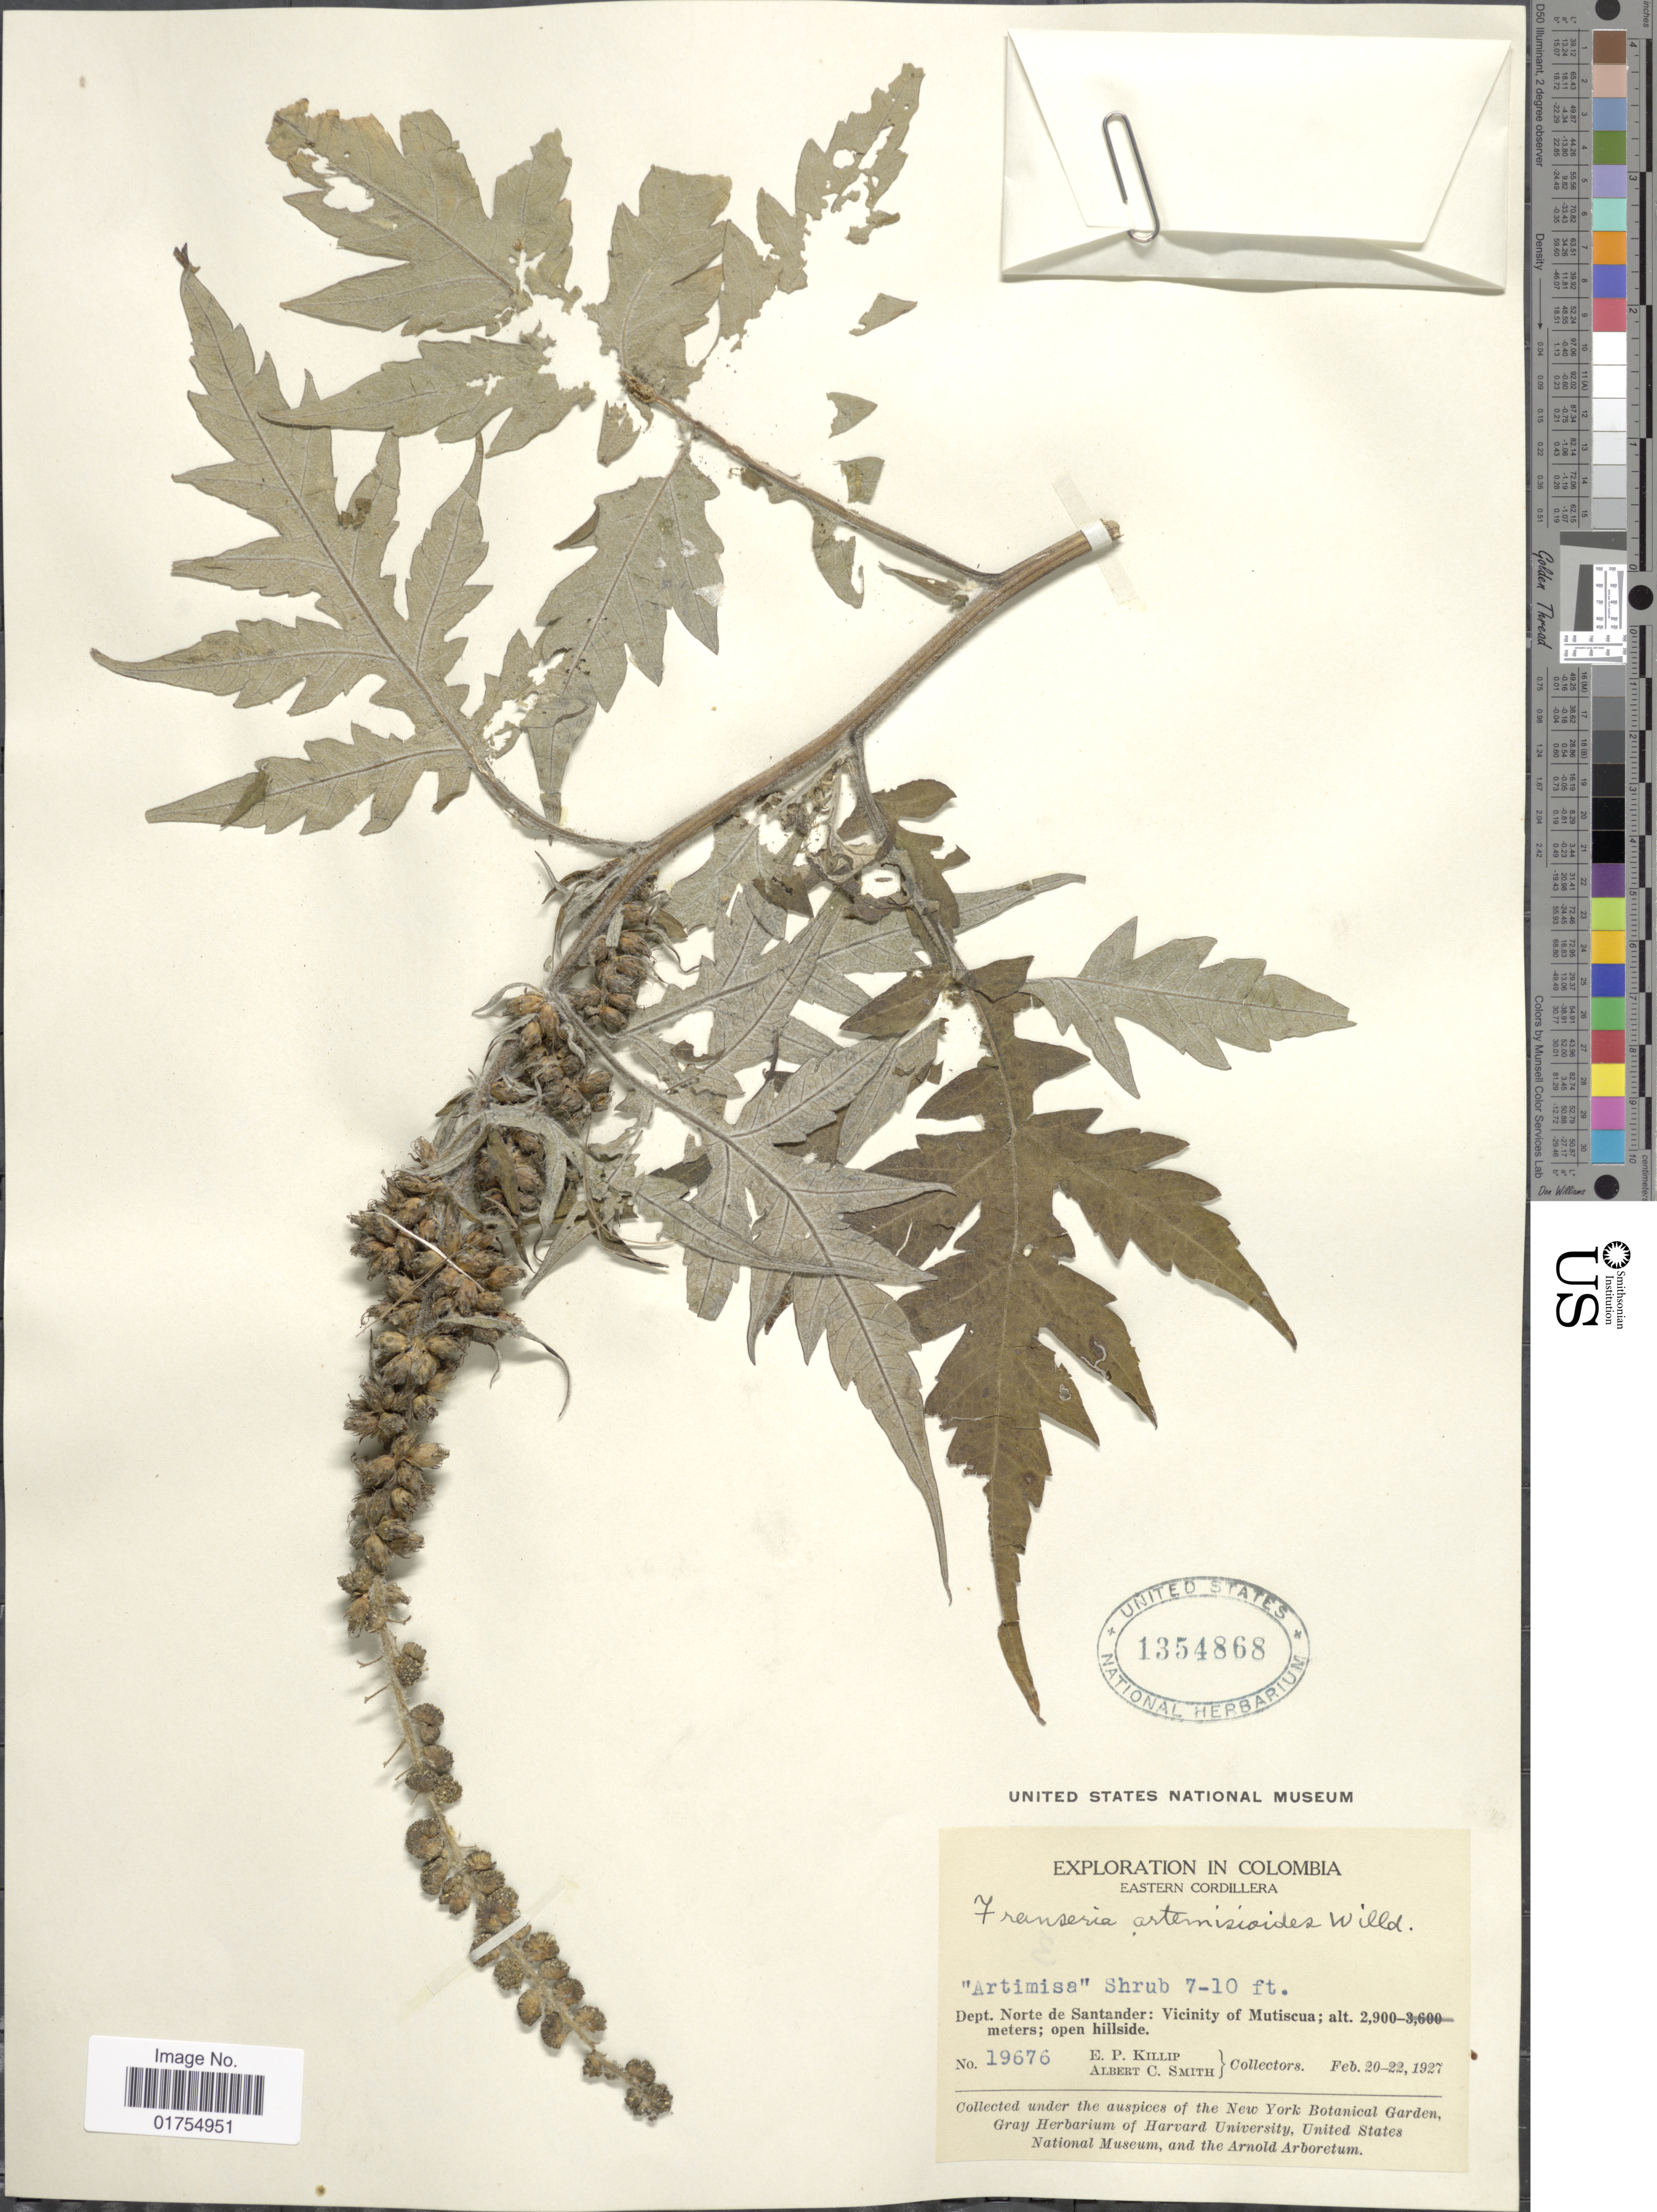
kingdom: Plantae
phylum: Tracheophyta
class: Magnoliopsida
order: Asterales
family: Asteraceae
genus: Franseria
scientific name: Franseria artemisioides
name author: Willd.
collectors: E. P. Killip & A. C. Smith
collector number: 19676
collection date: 1927-02-20/1927-02-22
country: Colombia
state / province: Norte de Santander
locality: Vicinity of Mutiscua. Eastern Cordillera.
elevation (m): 2900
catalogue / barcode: US 1354868